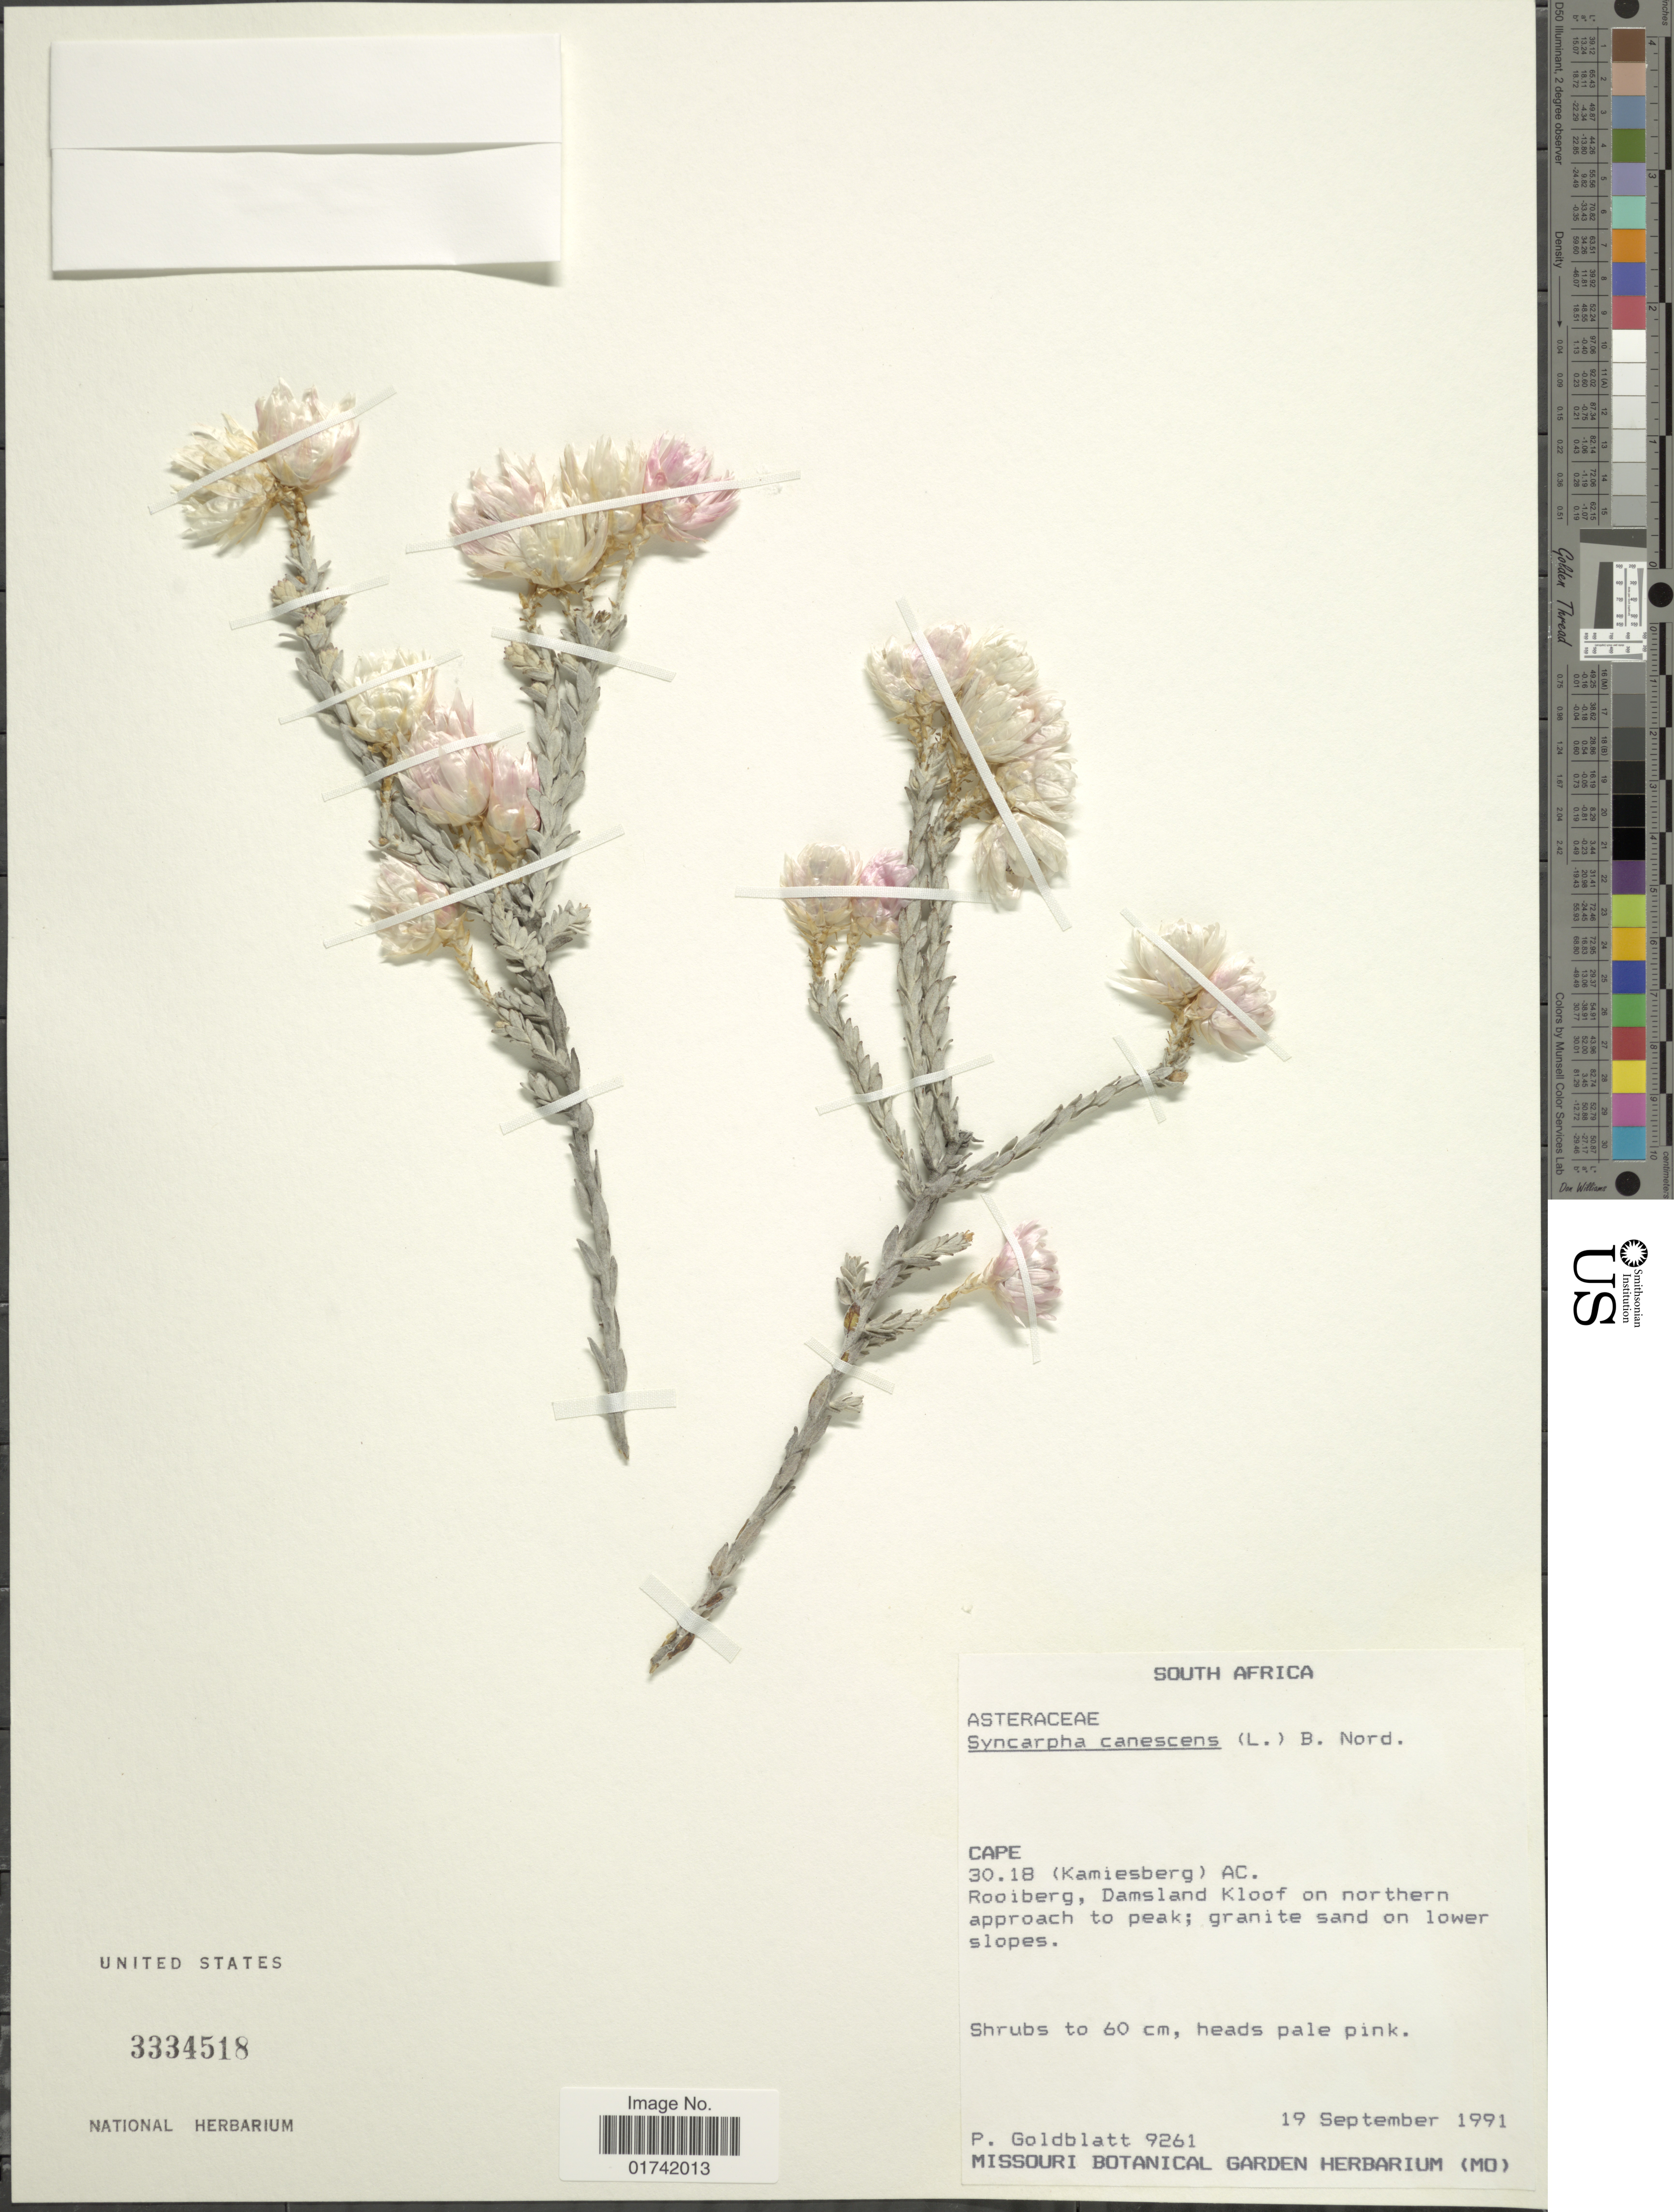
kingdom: Plantae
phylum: Tracheophyta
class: Magnoliopsida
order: Asterales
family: Asteraceae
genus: Helipterum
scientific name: Helipterum canescens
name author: DC.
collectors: P. Goldblatt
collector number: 9261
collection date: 1991-09-19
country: South Africa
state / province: Northern Cape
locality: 30.18 (Kamiesberg) AC. Rooiberg, Damsland Kloof on northern approach to peak.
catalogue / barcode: US 3334518